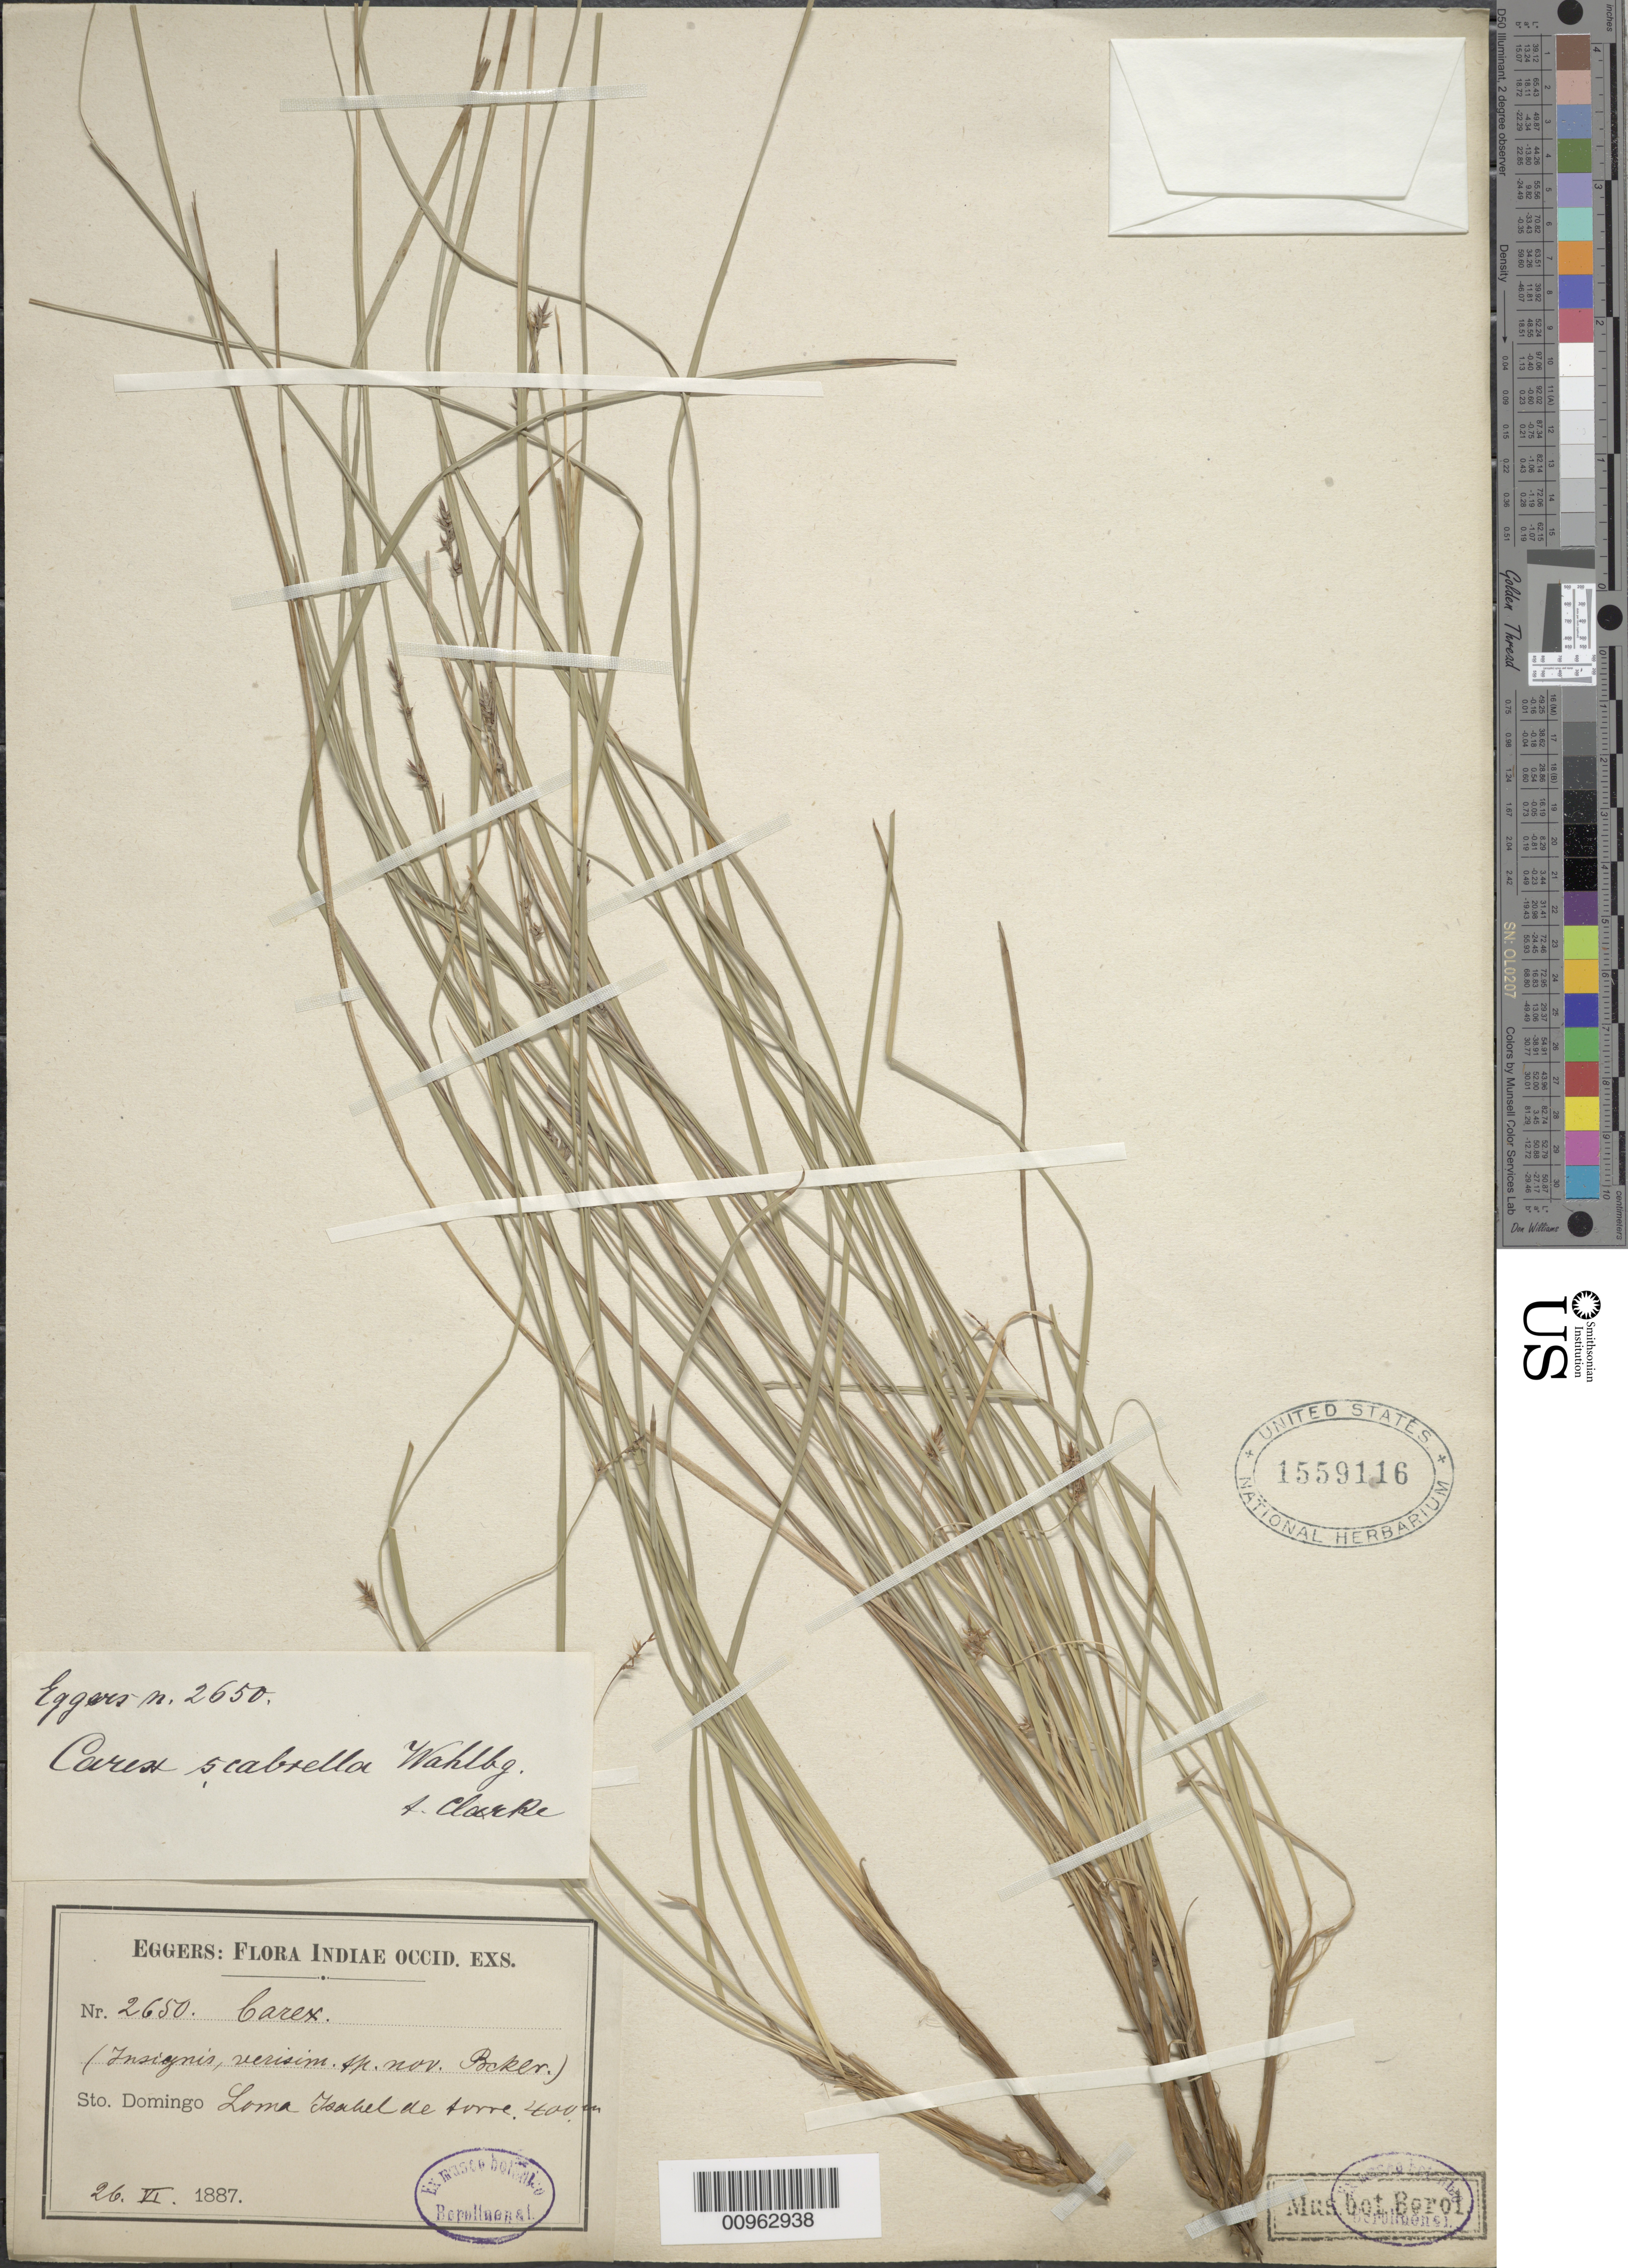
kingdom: Plantae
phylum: Tracheophyta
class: Liliopsida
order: Poales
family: Cyperaceae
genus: Carex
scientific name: Carex scabrella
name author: Wahlenb.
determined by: Clarke, A.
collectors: H. F. A. von Eggers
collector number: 2650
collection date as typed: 26 Jun 1887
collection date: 1887-06-26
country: Dominican Republic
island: Hispaniola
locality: Loma Isabel de Torre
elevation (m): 400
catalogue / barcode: US 1559116